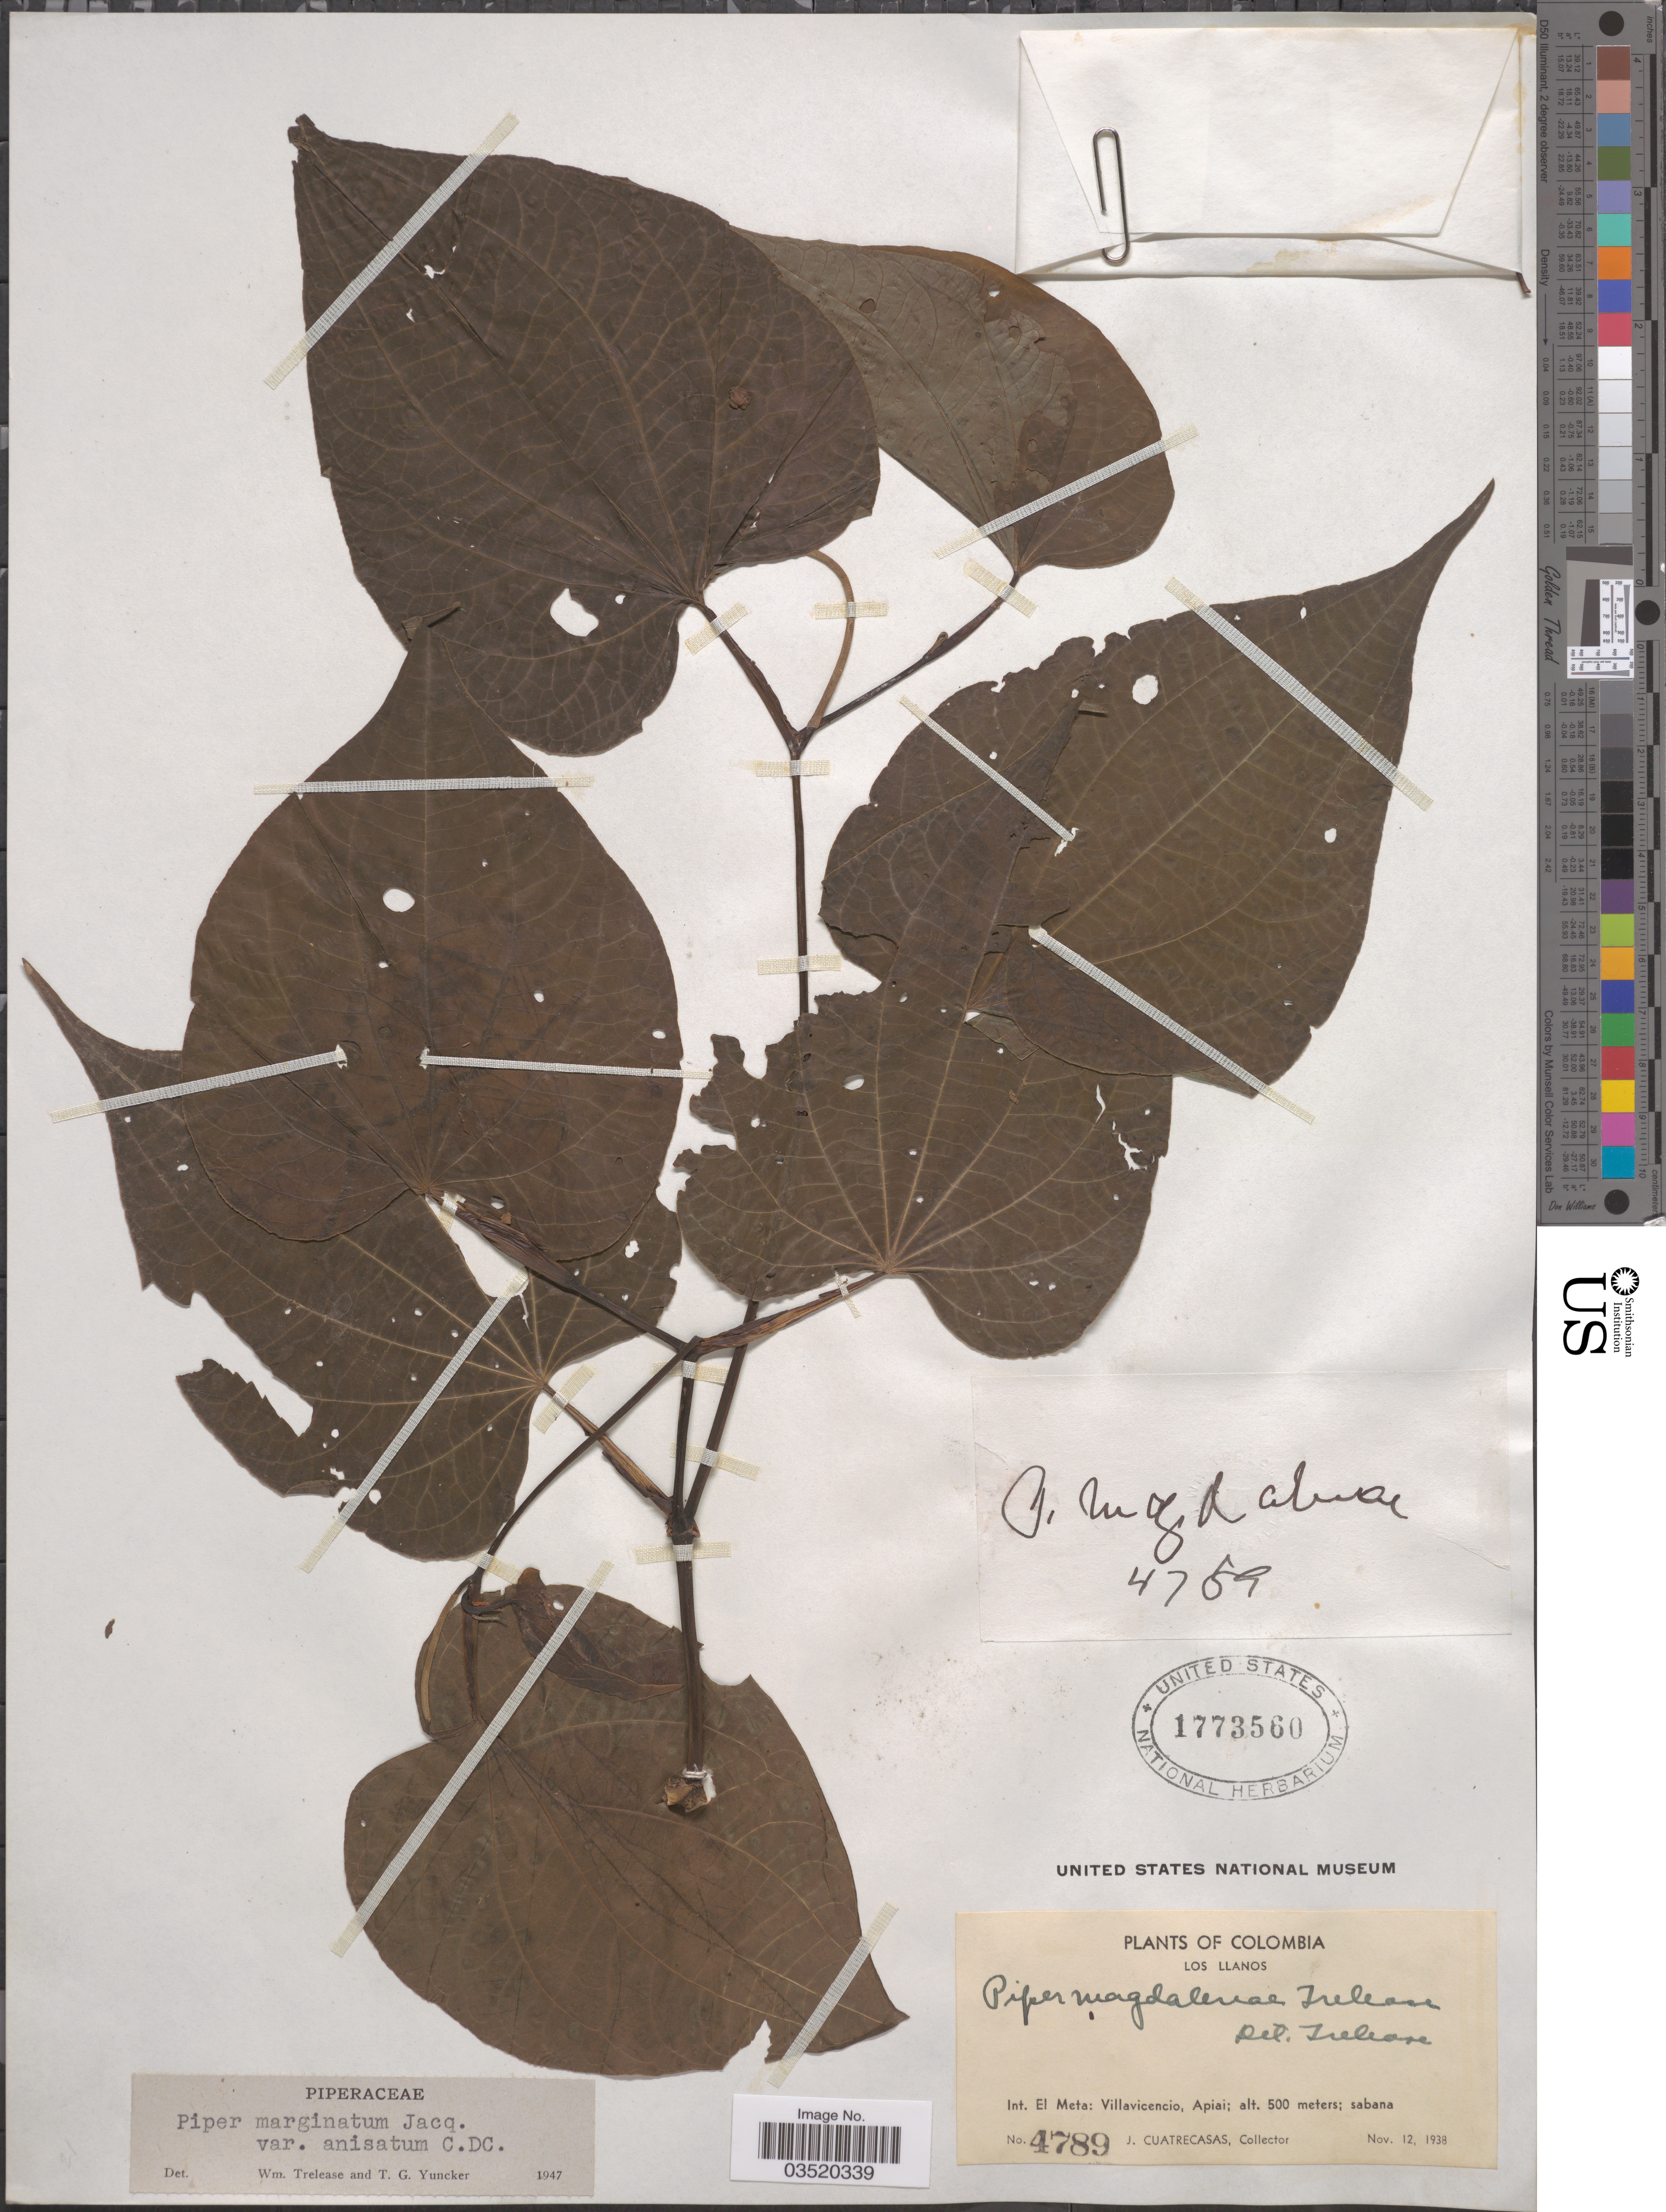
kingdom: Plantae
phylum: Tracheophyta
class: Magnoliopsida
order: Piperales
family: Piperaceae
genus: Piper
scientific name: Piper marginatum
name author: Jacq.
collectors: J. Cuatrecasas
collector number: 4789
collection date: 1938-11-12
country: Colombia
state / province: Meta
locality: Los Llanos. Int. El meta: Villavicencio, Apiai.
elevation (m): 500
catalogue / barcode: US 1773560